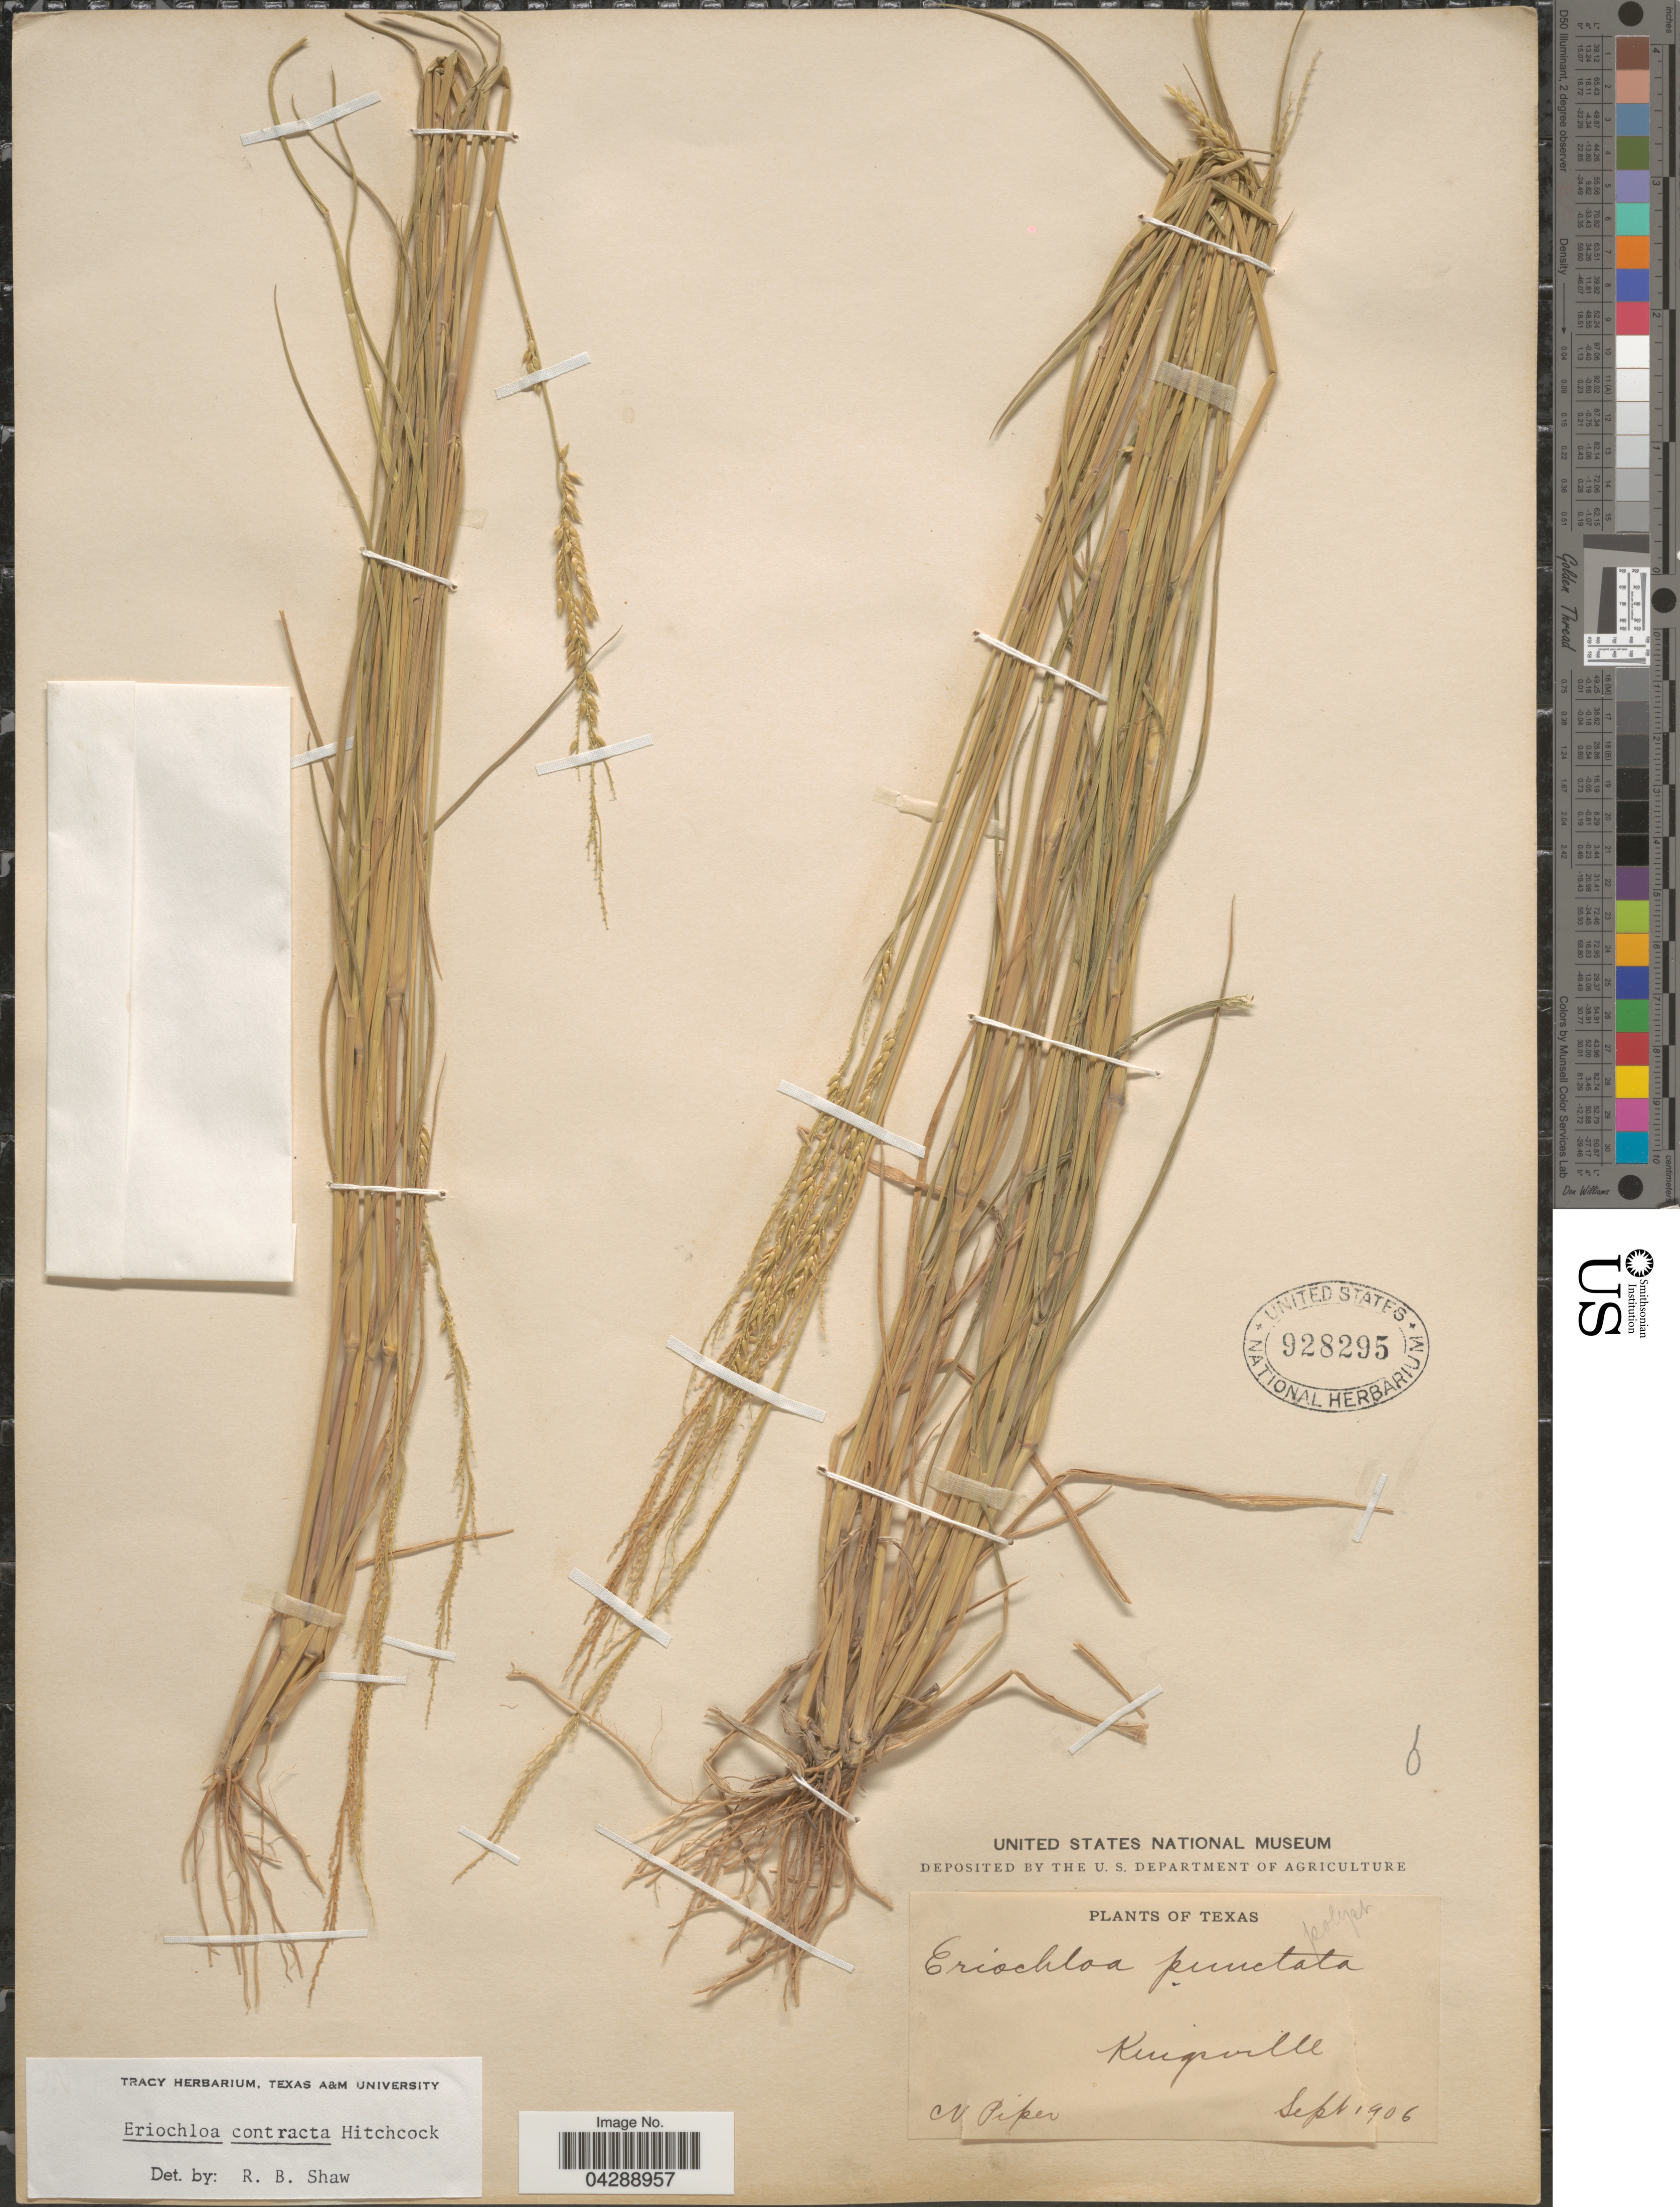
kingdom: Plantae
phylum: Tracheophyta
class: Liliopsida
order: Poales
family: Poaceae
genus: Eriochloa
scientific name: Eriochloa contracta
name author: Hitchc.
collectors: C. V. Piper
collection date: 1906-09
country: United States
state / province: Texas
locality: Kingsville.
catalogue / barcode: US 928295